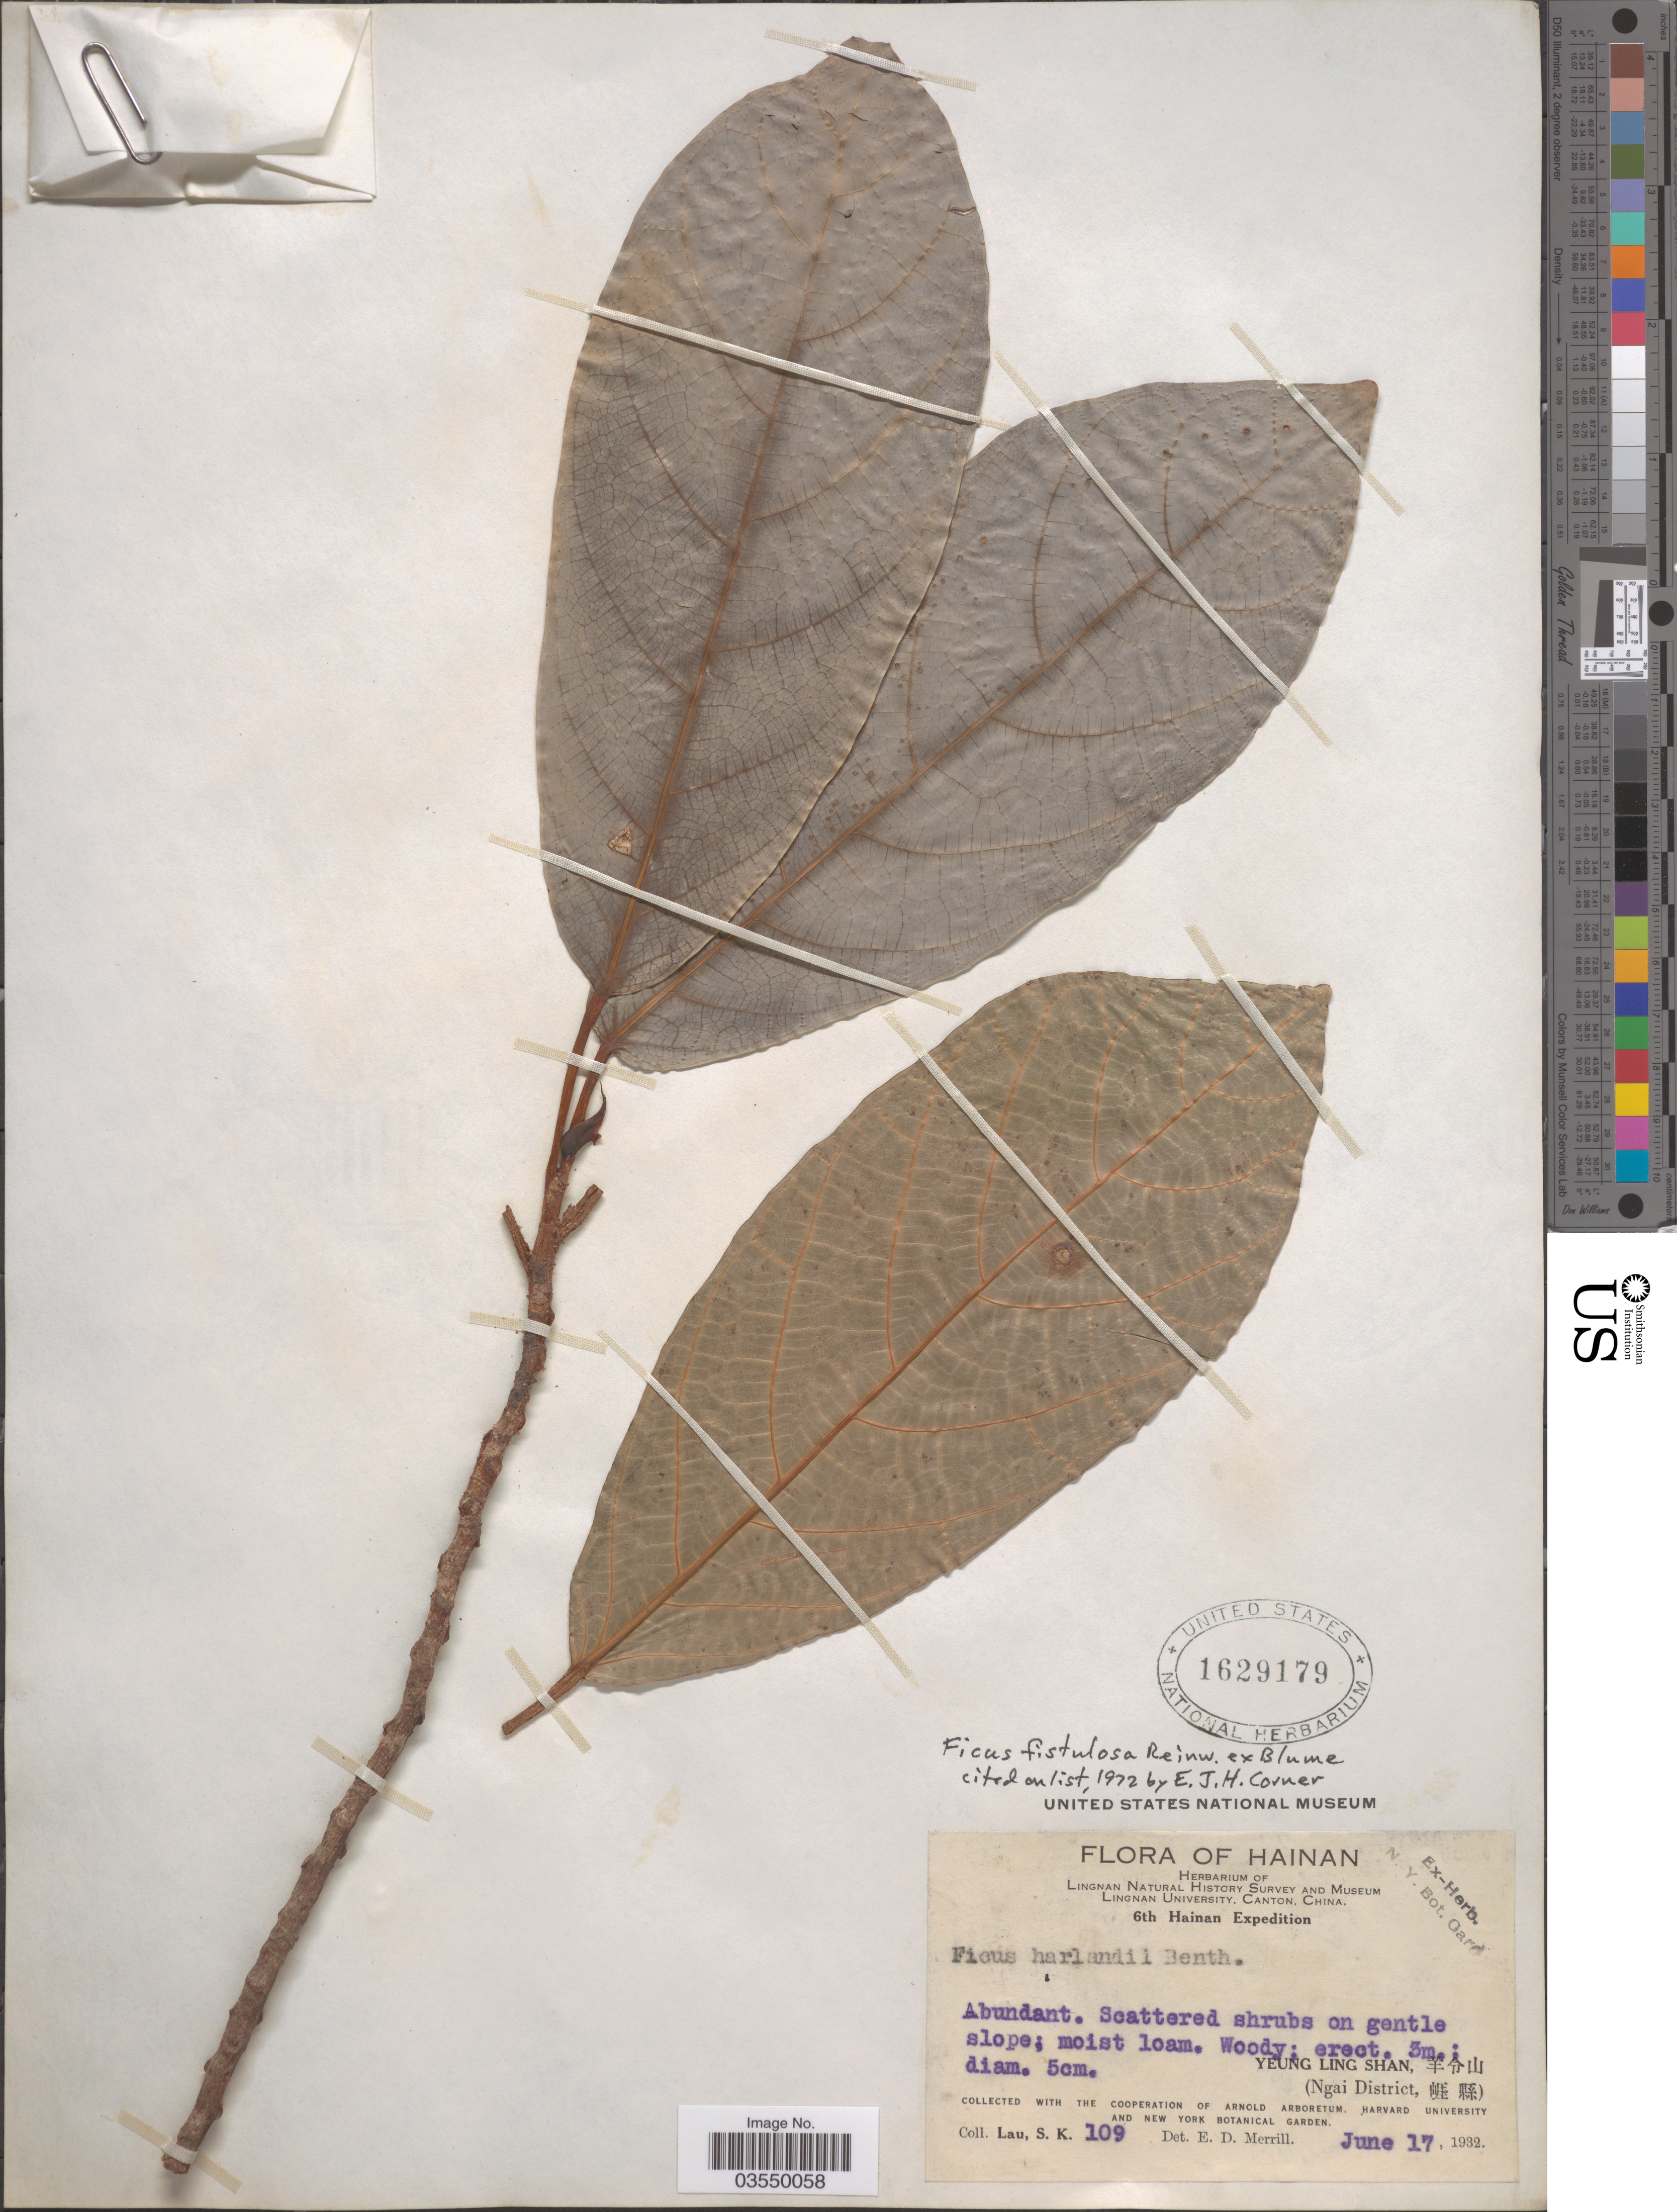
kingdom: Plantae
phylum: Tracheophyta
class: Magnoliopsida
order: Rosales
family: Moraceae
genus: Ficus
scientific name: Ficus fistulosa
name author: Reinw. ex Blume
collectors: S. K. Lau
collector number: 109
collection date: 1932-06-17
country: China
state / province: Hainan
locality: Yeung Ling Shan (Ngai District).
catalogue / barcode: US 1629179